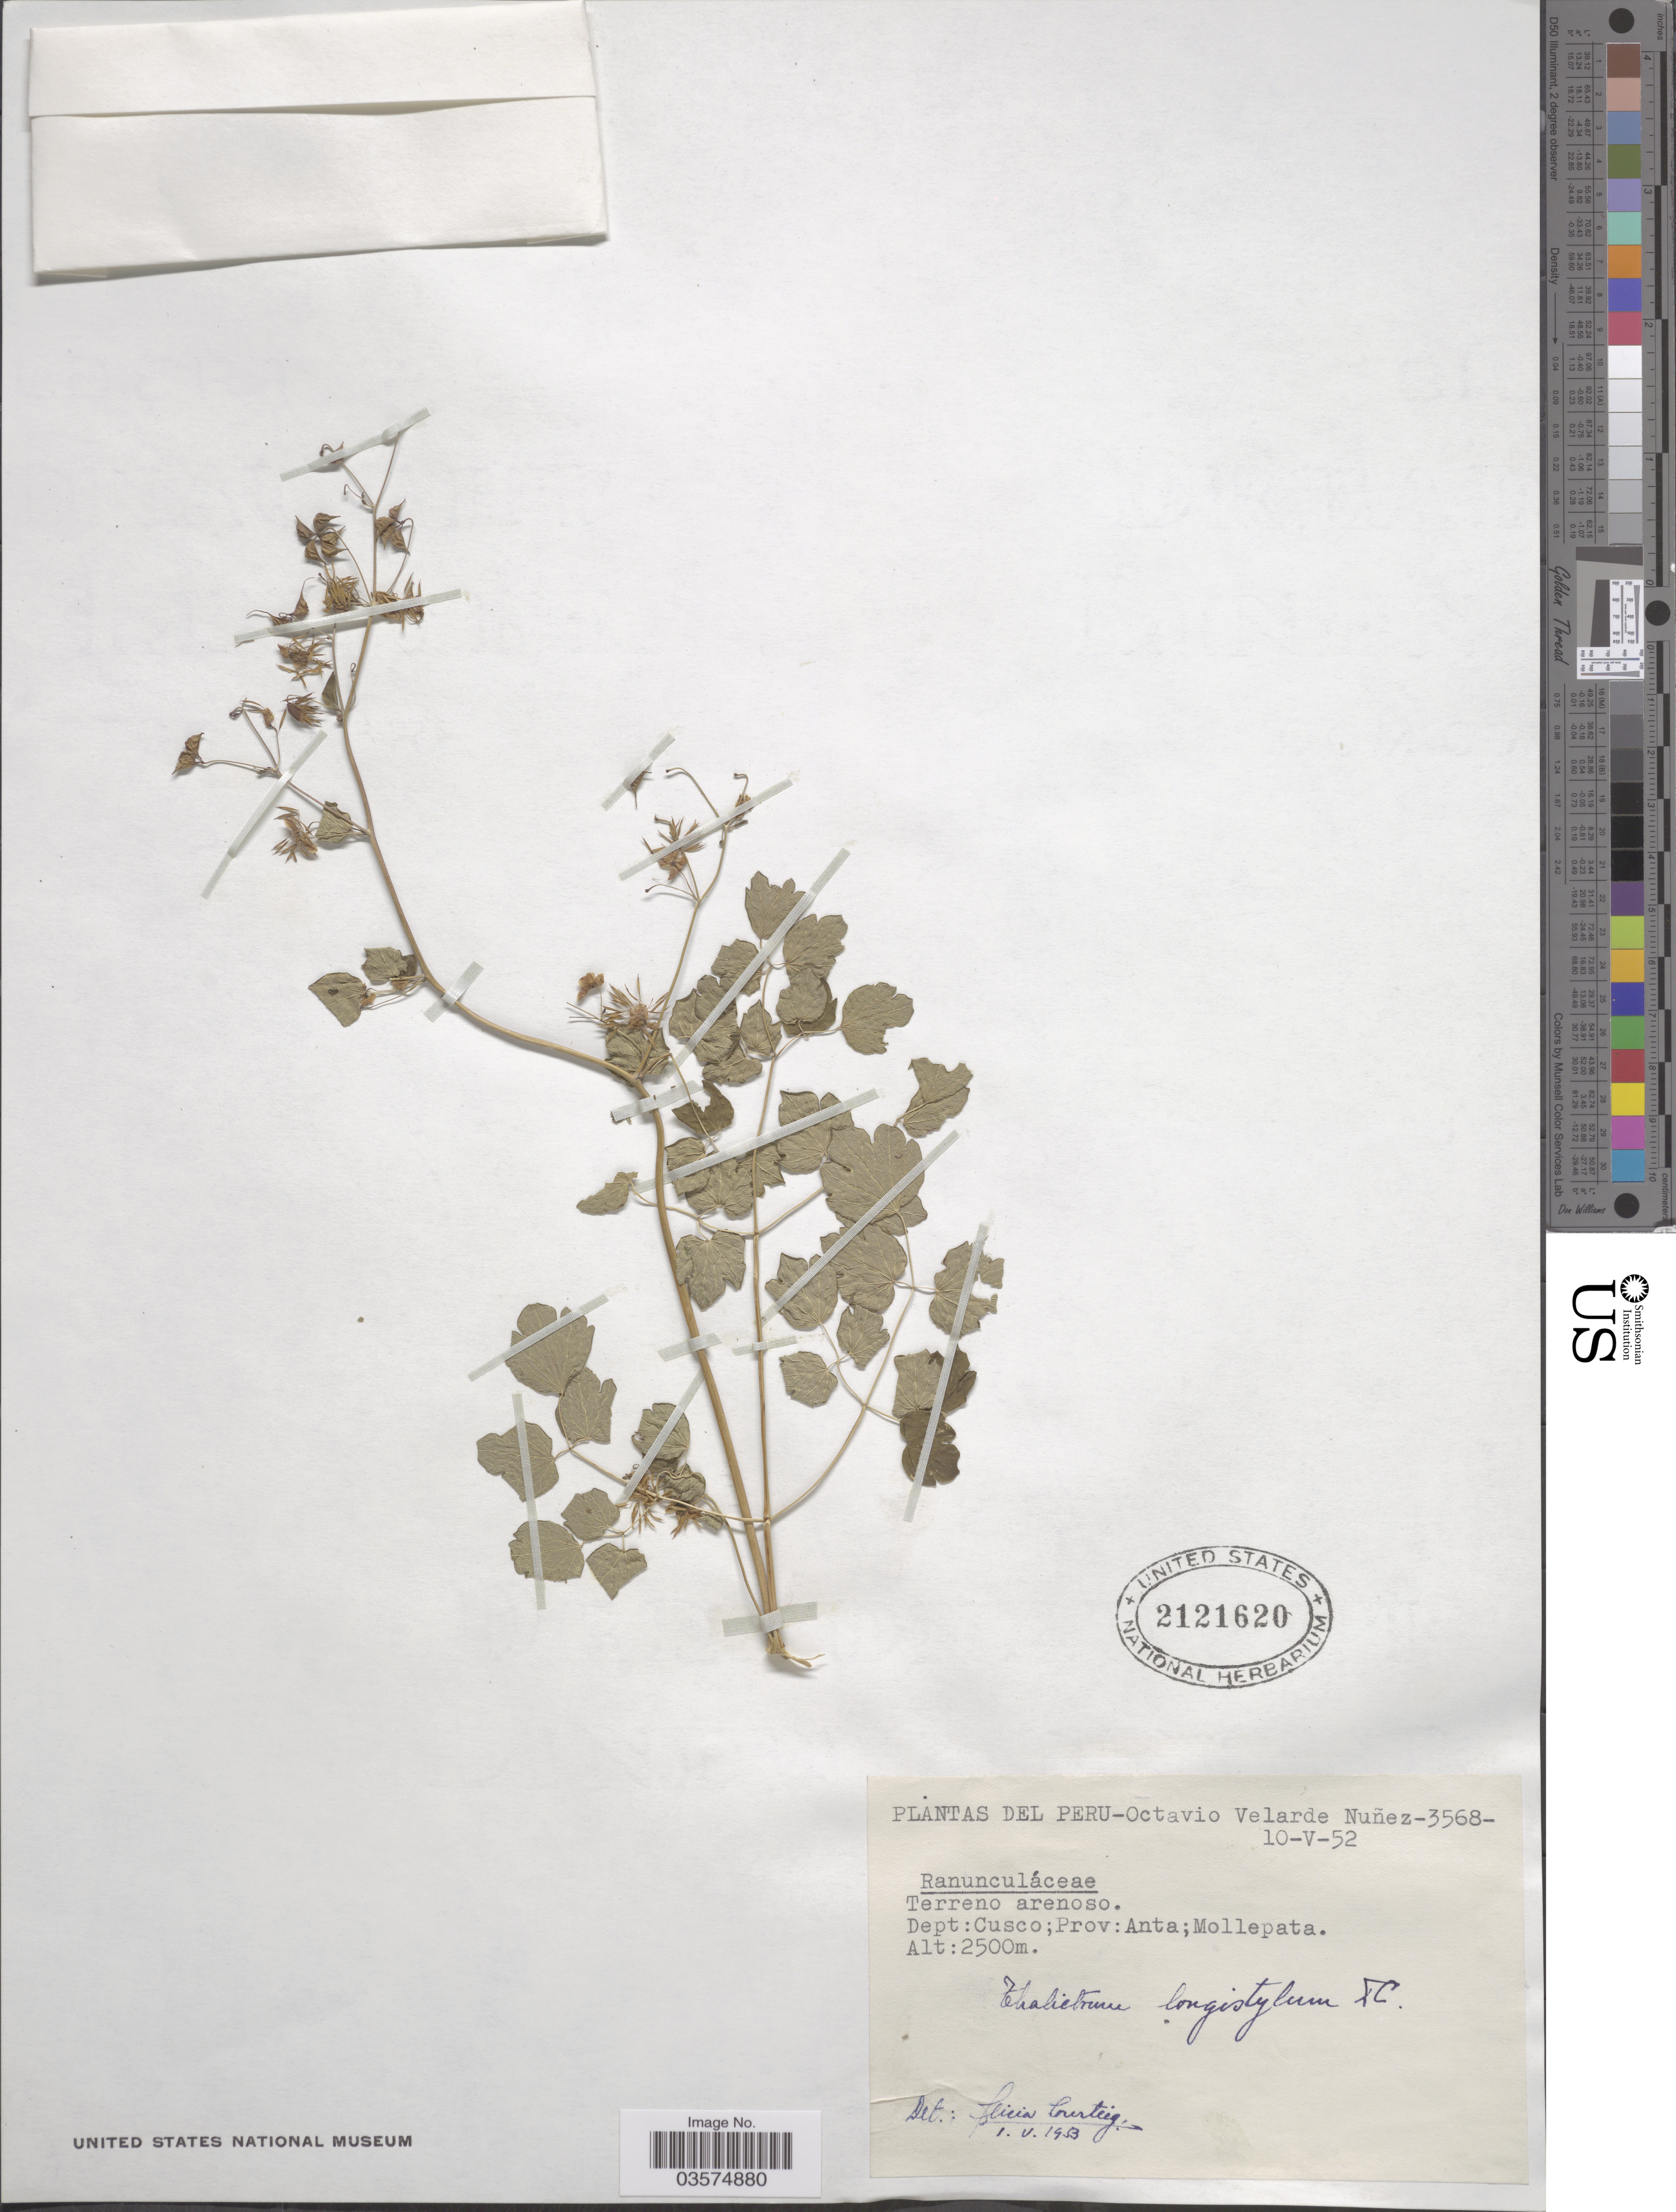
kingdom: Plantae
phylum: Tracheophyta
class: Magnoliopsida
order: Ranunculales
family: Ranunculaceae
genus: Thalictrum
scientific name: Thalictrum longistylum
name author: DC.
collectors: O. Velarde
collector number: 3568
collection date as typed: Transcribed d/m/y: 10/5/52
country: Peru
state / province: Cusco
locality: Dept: Cusco; Prov: Anta; Mollepata.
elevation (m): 2500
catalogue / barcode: US 2121620